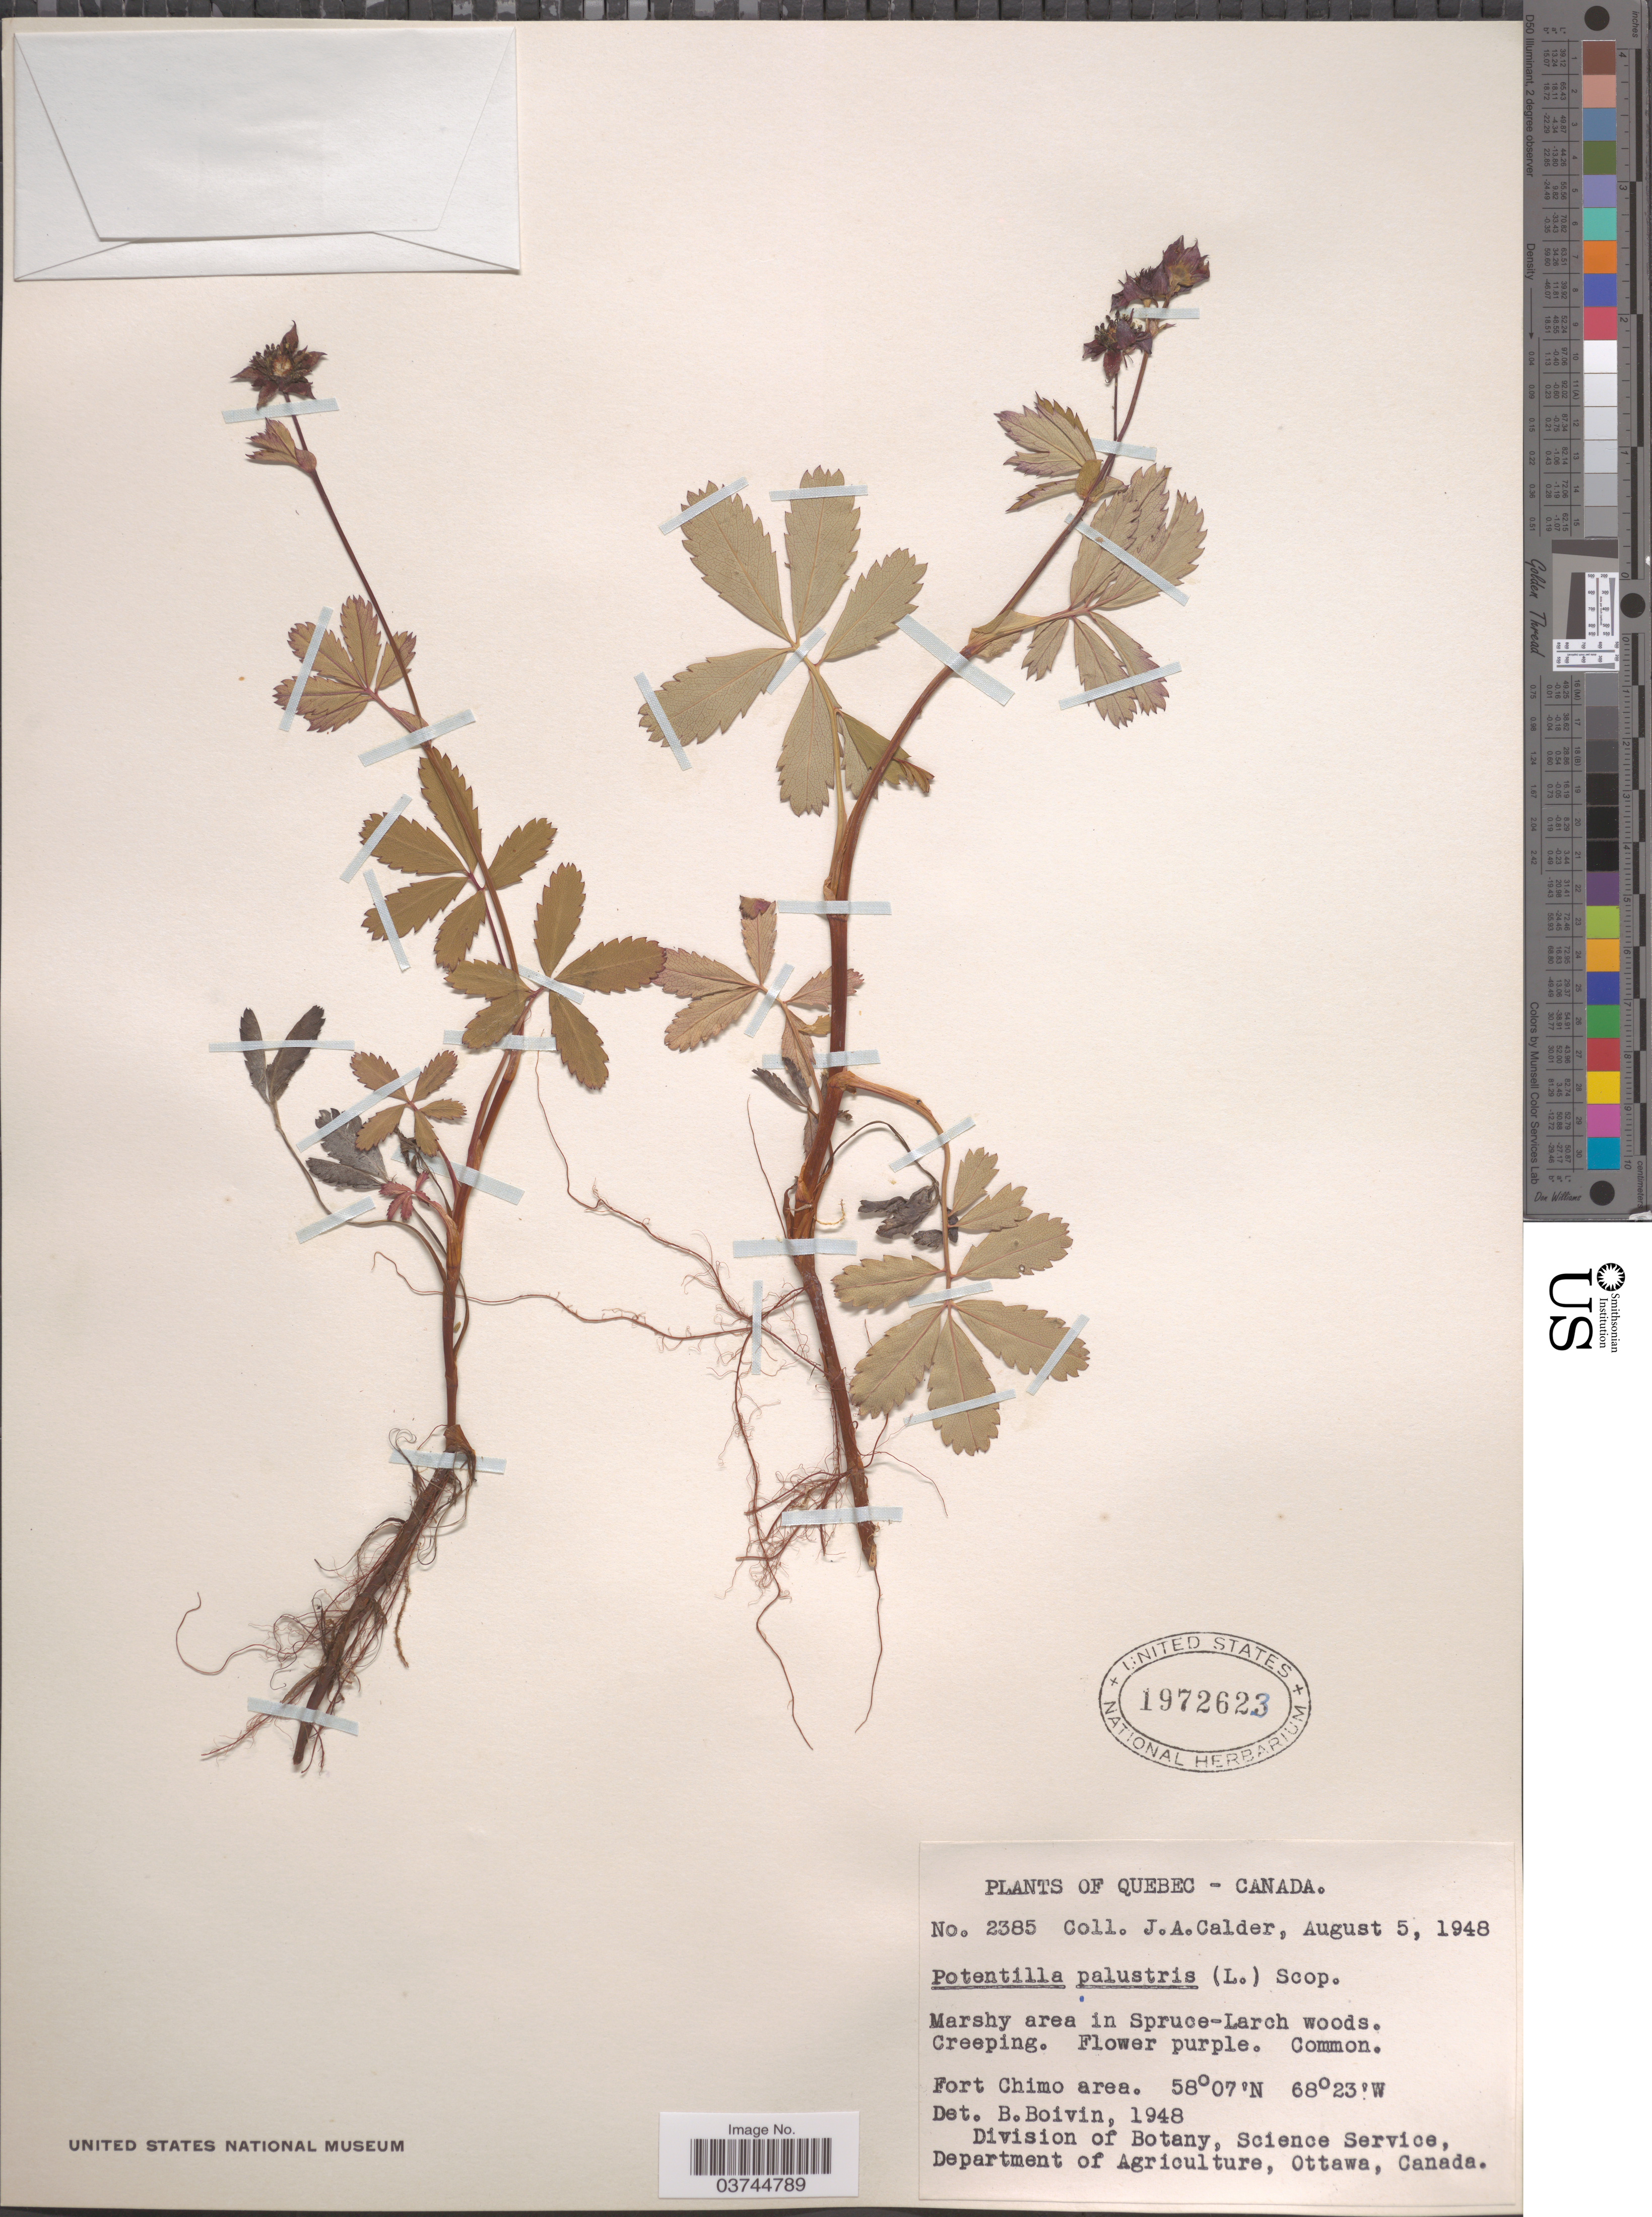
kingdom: Plantae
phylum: Tracheophyta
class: Magnoliopsida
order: Rosales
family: Rosaceae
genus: Comarum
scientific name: Comarum palustre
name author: L.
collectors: J. A. Calder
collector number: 2385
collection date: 1948-08-05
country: Canada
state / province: Quebec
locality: Fort Chimo area.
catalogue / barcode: US 1972623